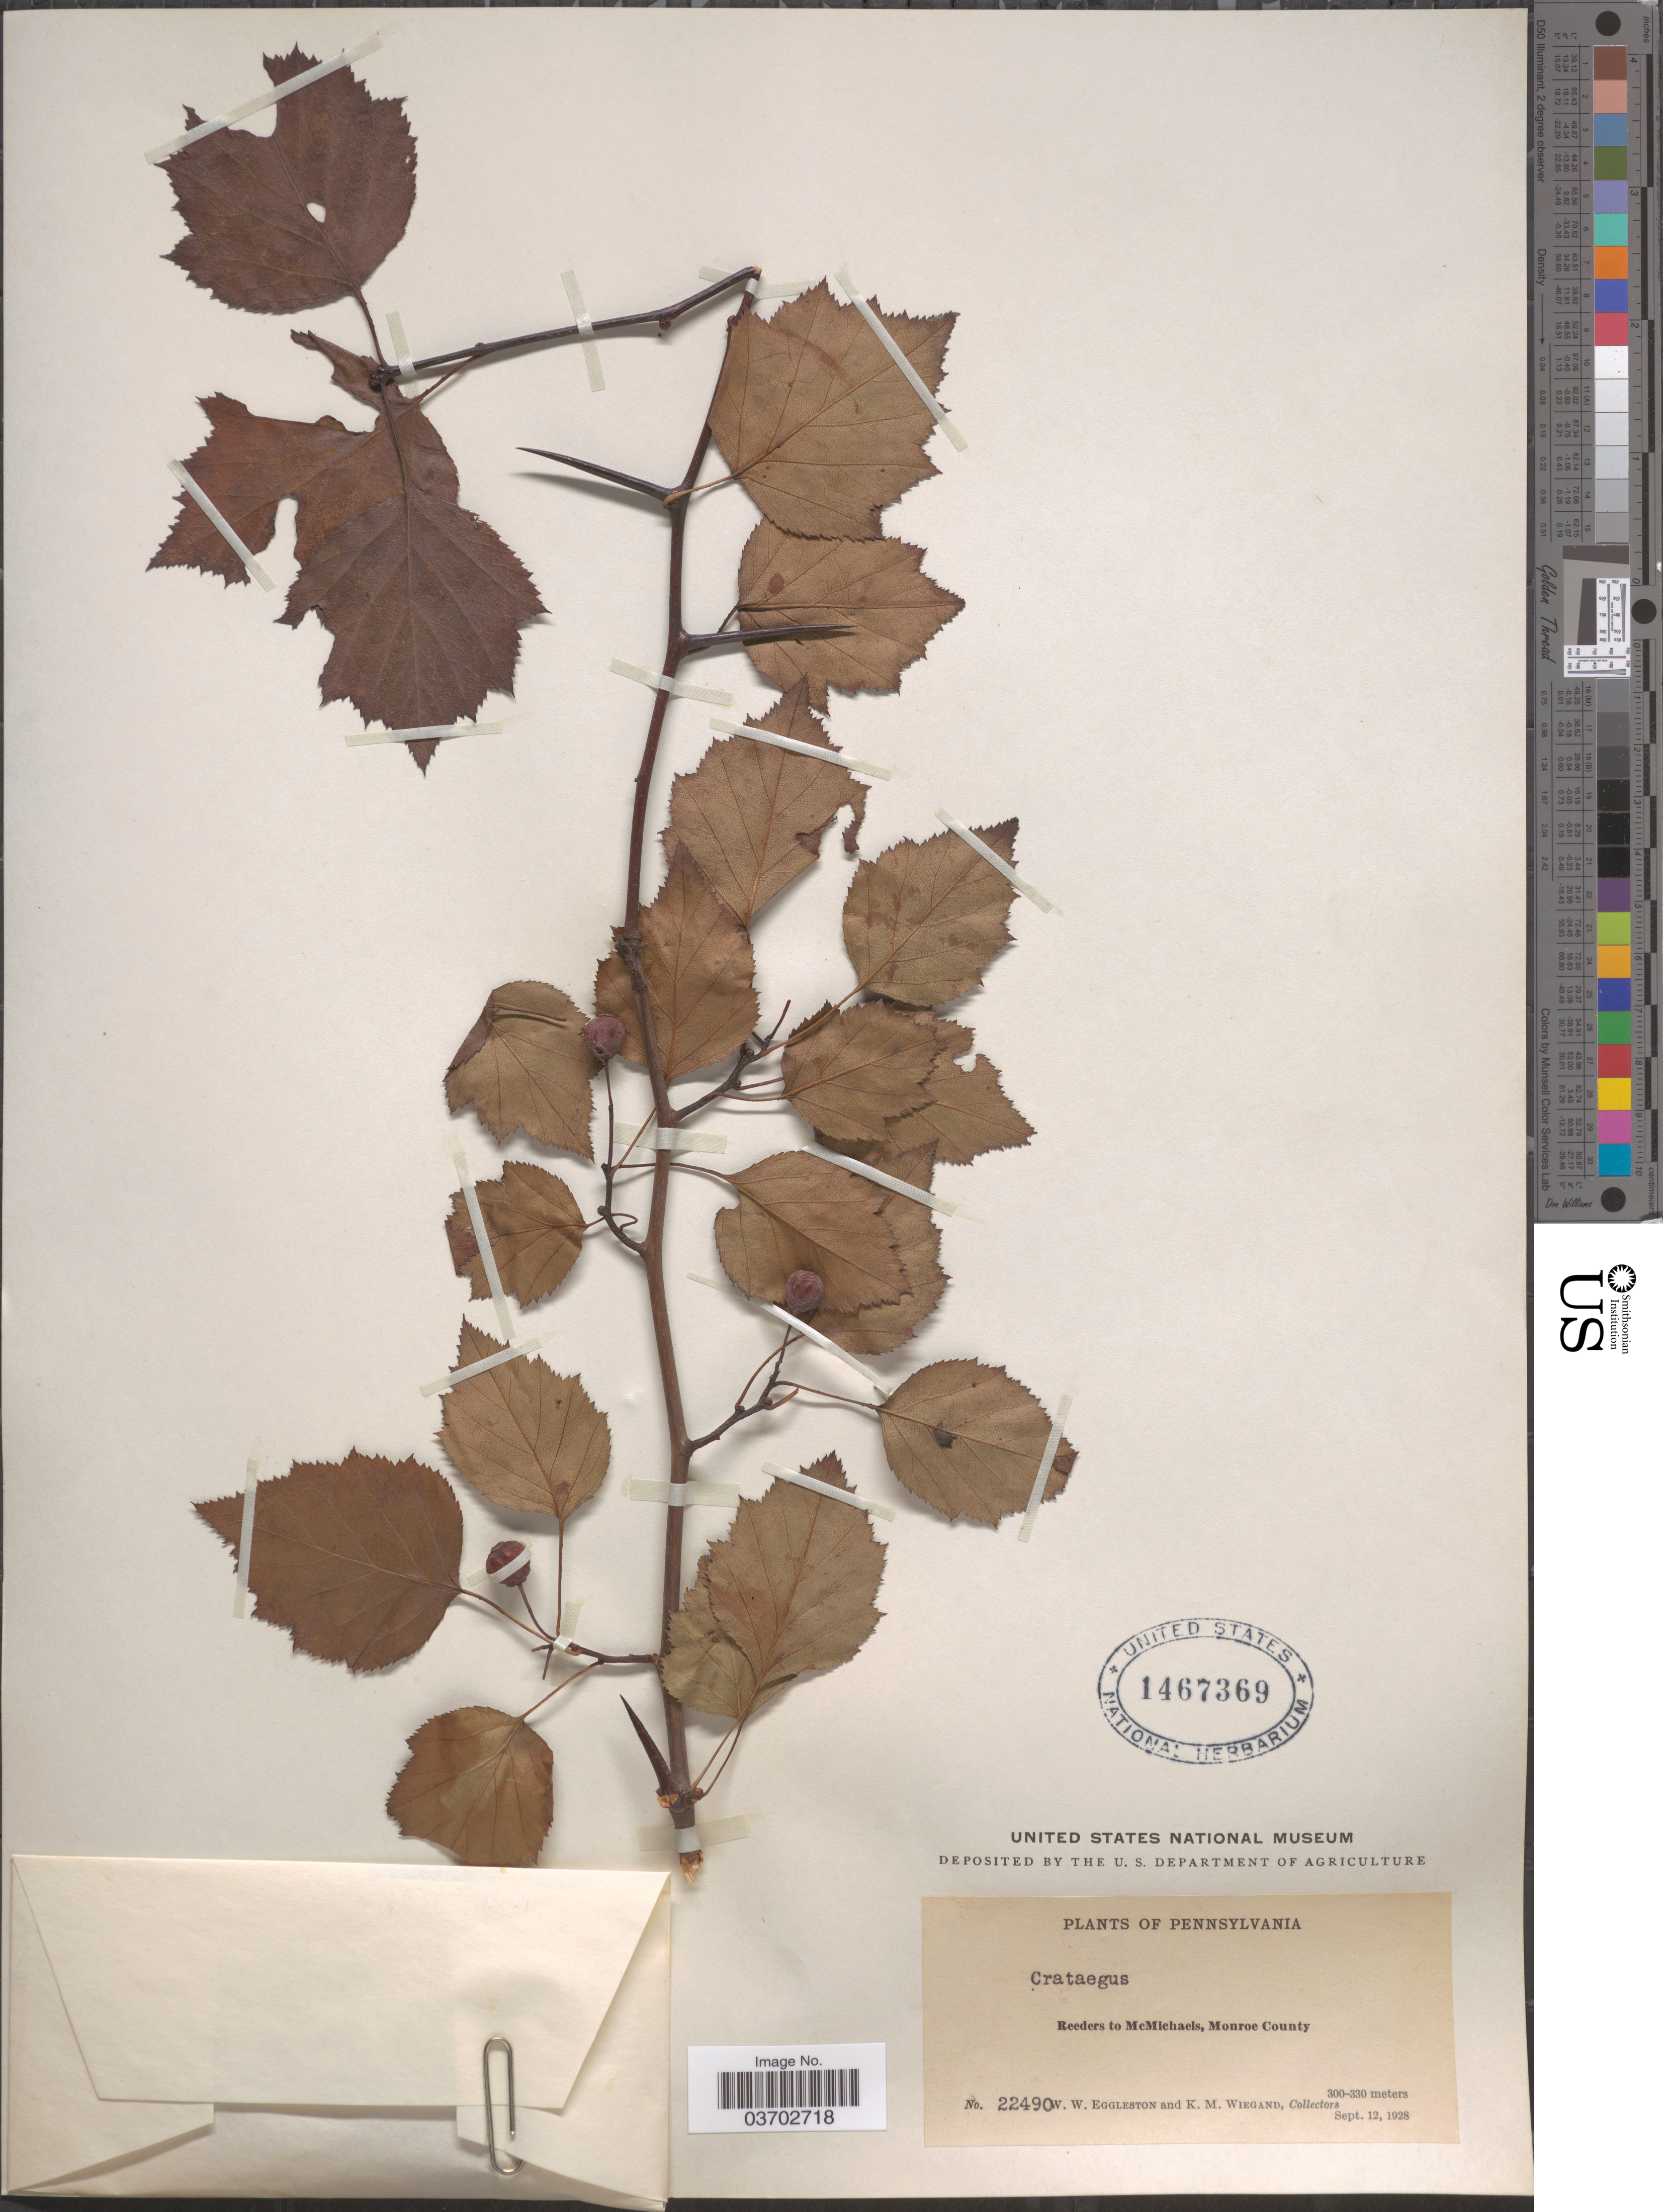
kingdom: Plantae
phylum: Tracheophyta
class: Magnoliopsida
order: Rosales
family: Rosaceae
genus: Crataegus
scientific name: Crataegus sp.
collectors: W. W. Eggleston & K. M. Wiegand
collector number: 22490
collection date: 1928-09-12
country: United States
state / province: Pennsylvania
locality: Reeders to McMichaels, Monroe County.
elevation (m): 300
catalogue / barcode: US 1467369